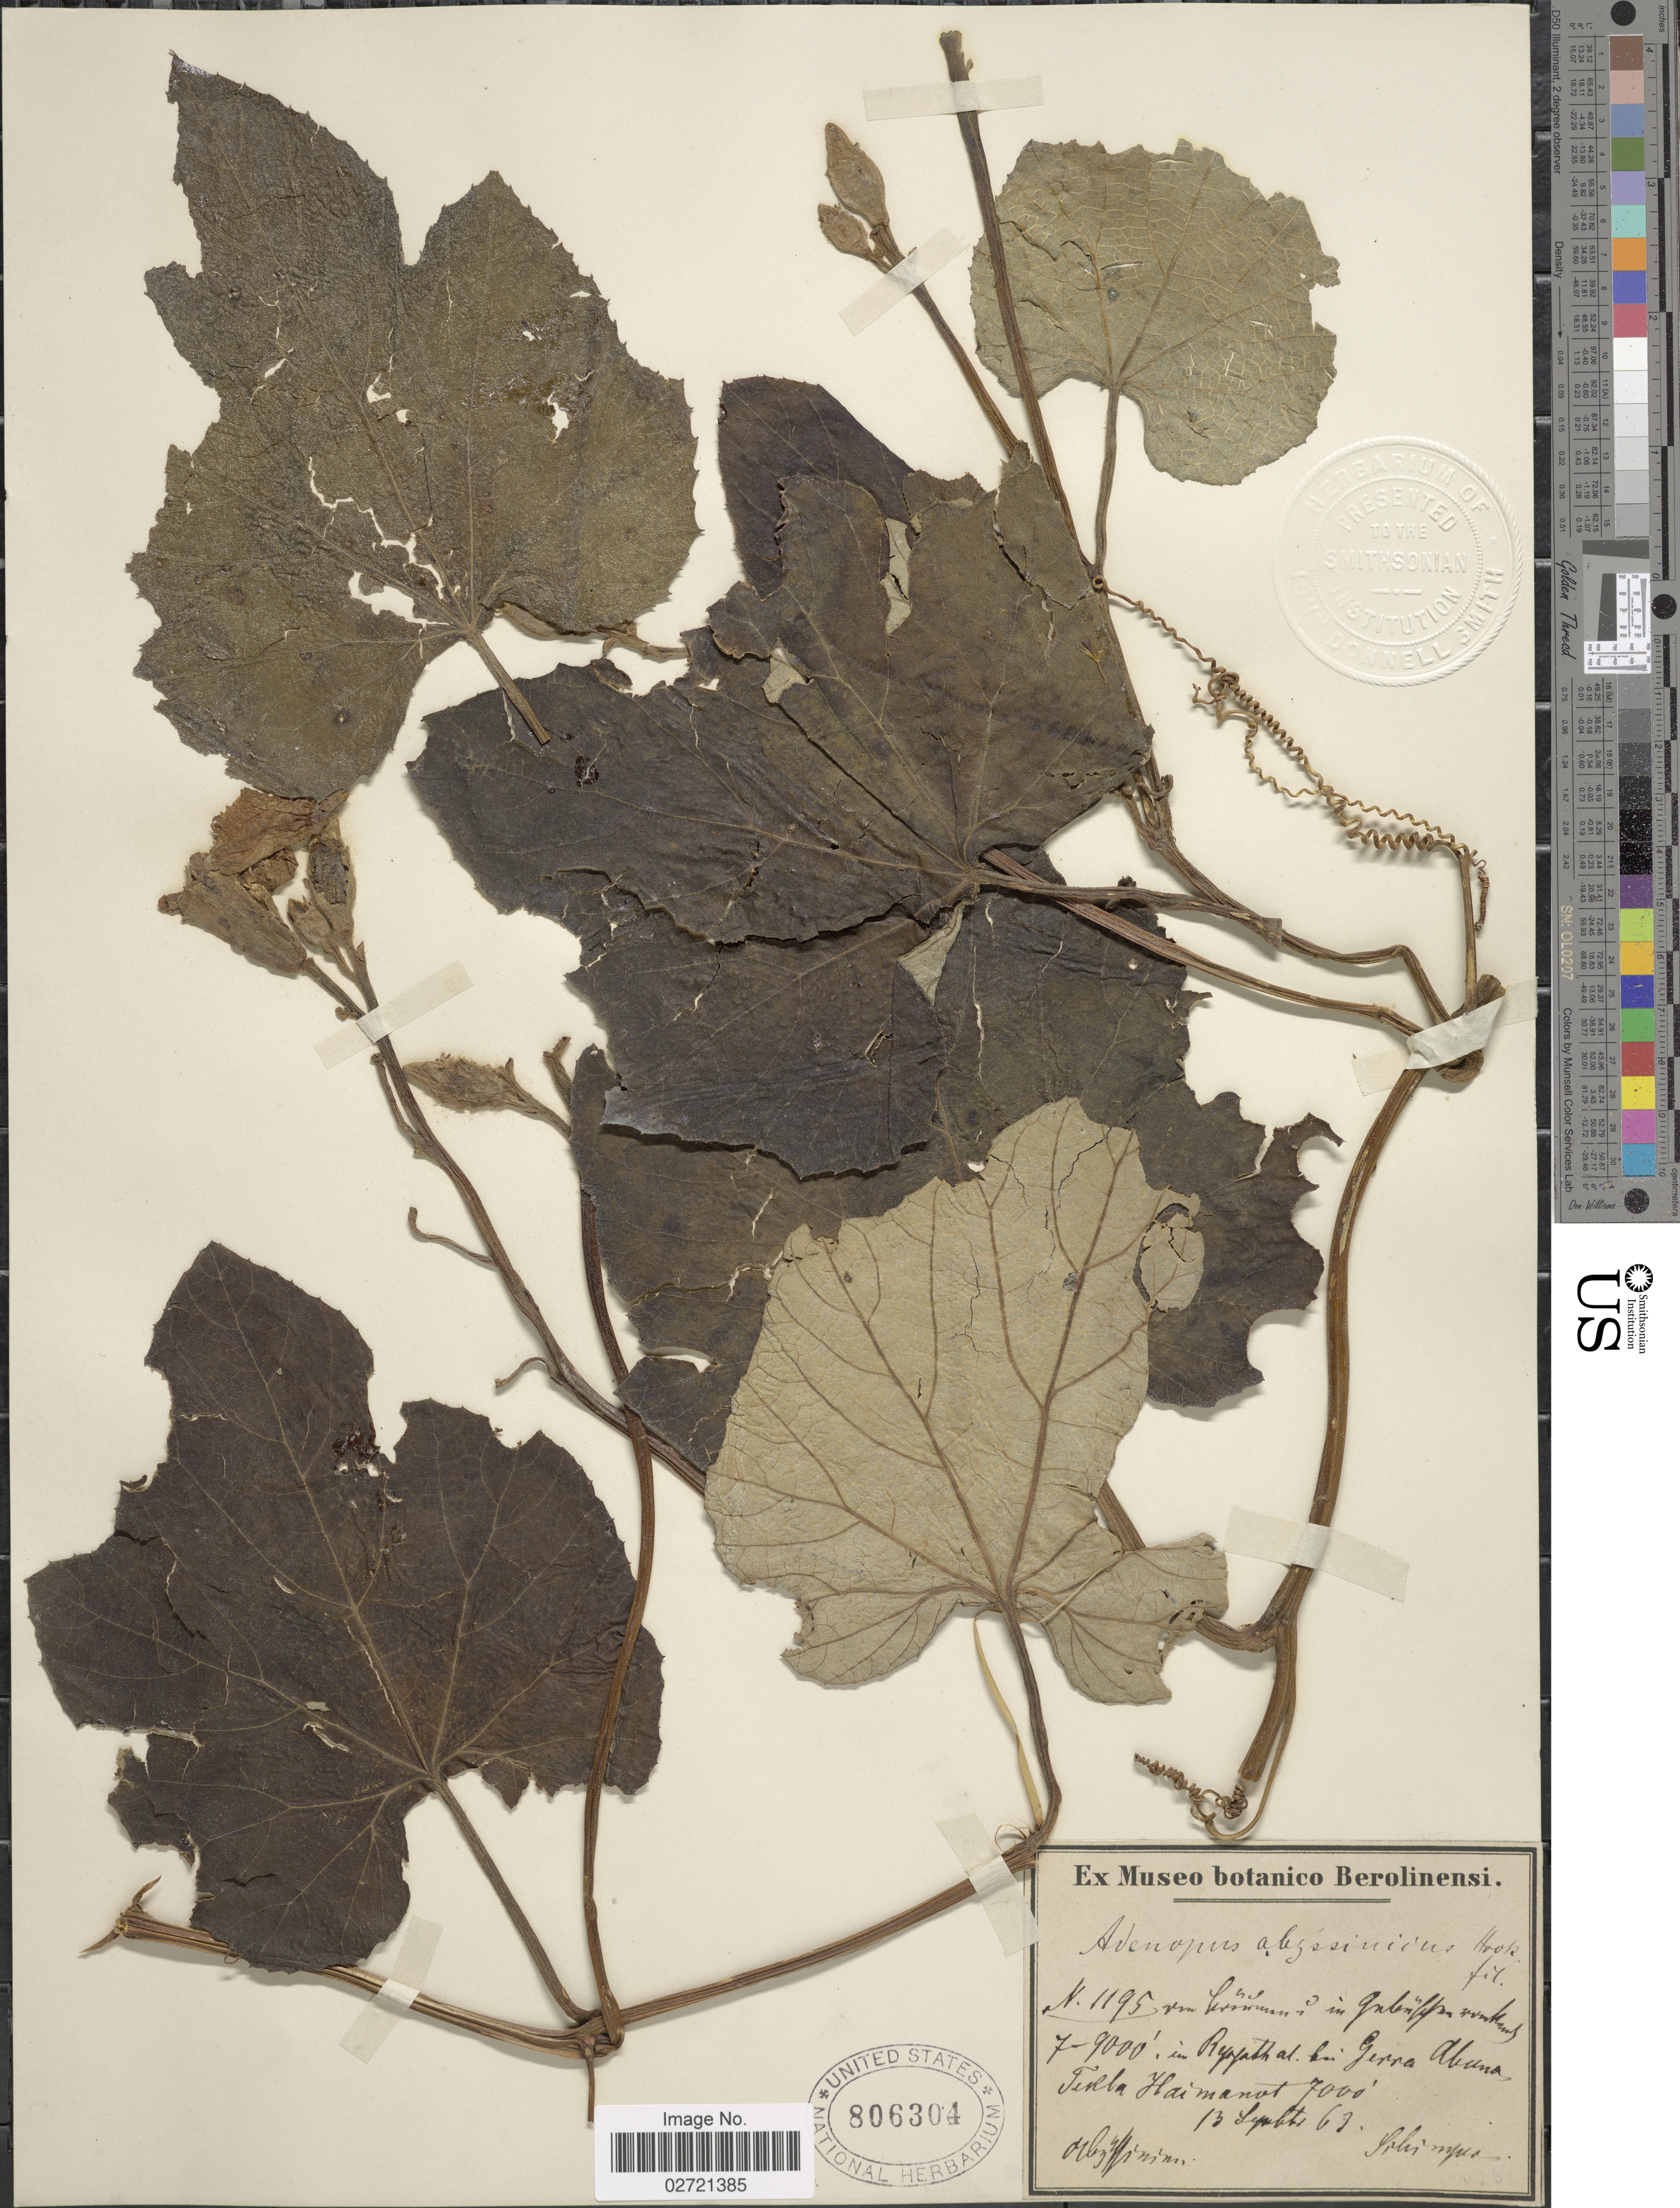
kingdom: Plantae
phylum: Tracheophyta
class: Magnoliopsida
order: Cucurbitales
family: Cucurbitaceae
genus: Lagenaria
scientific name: Lagenaria abyssinica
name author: (Hook. f.) C. Jeffrey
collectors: -. Schimper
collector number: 1195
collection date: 1863-09-13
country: Ethiopia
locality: Abyssinicus. Gerra Abuna Ferla Haimanot.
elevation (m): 2134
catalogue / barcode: US 806304